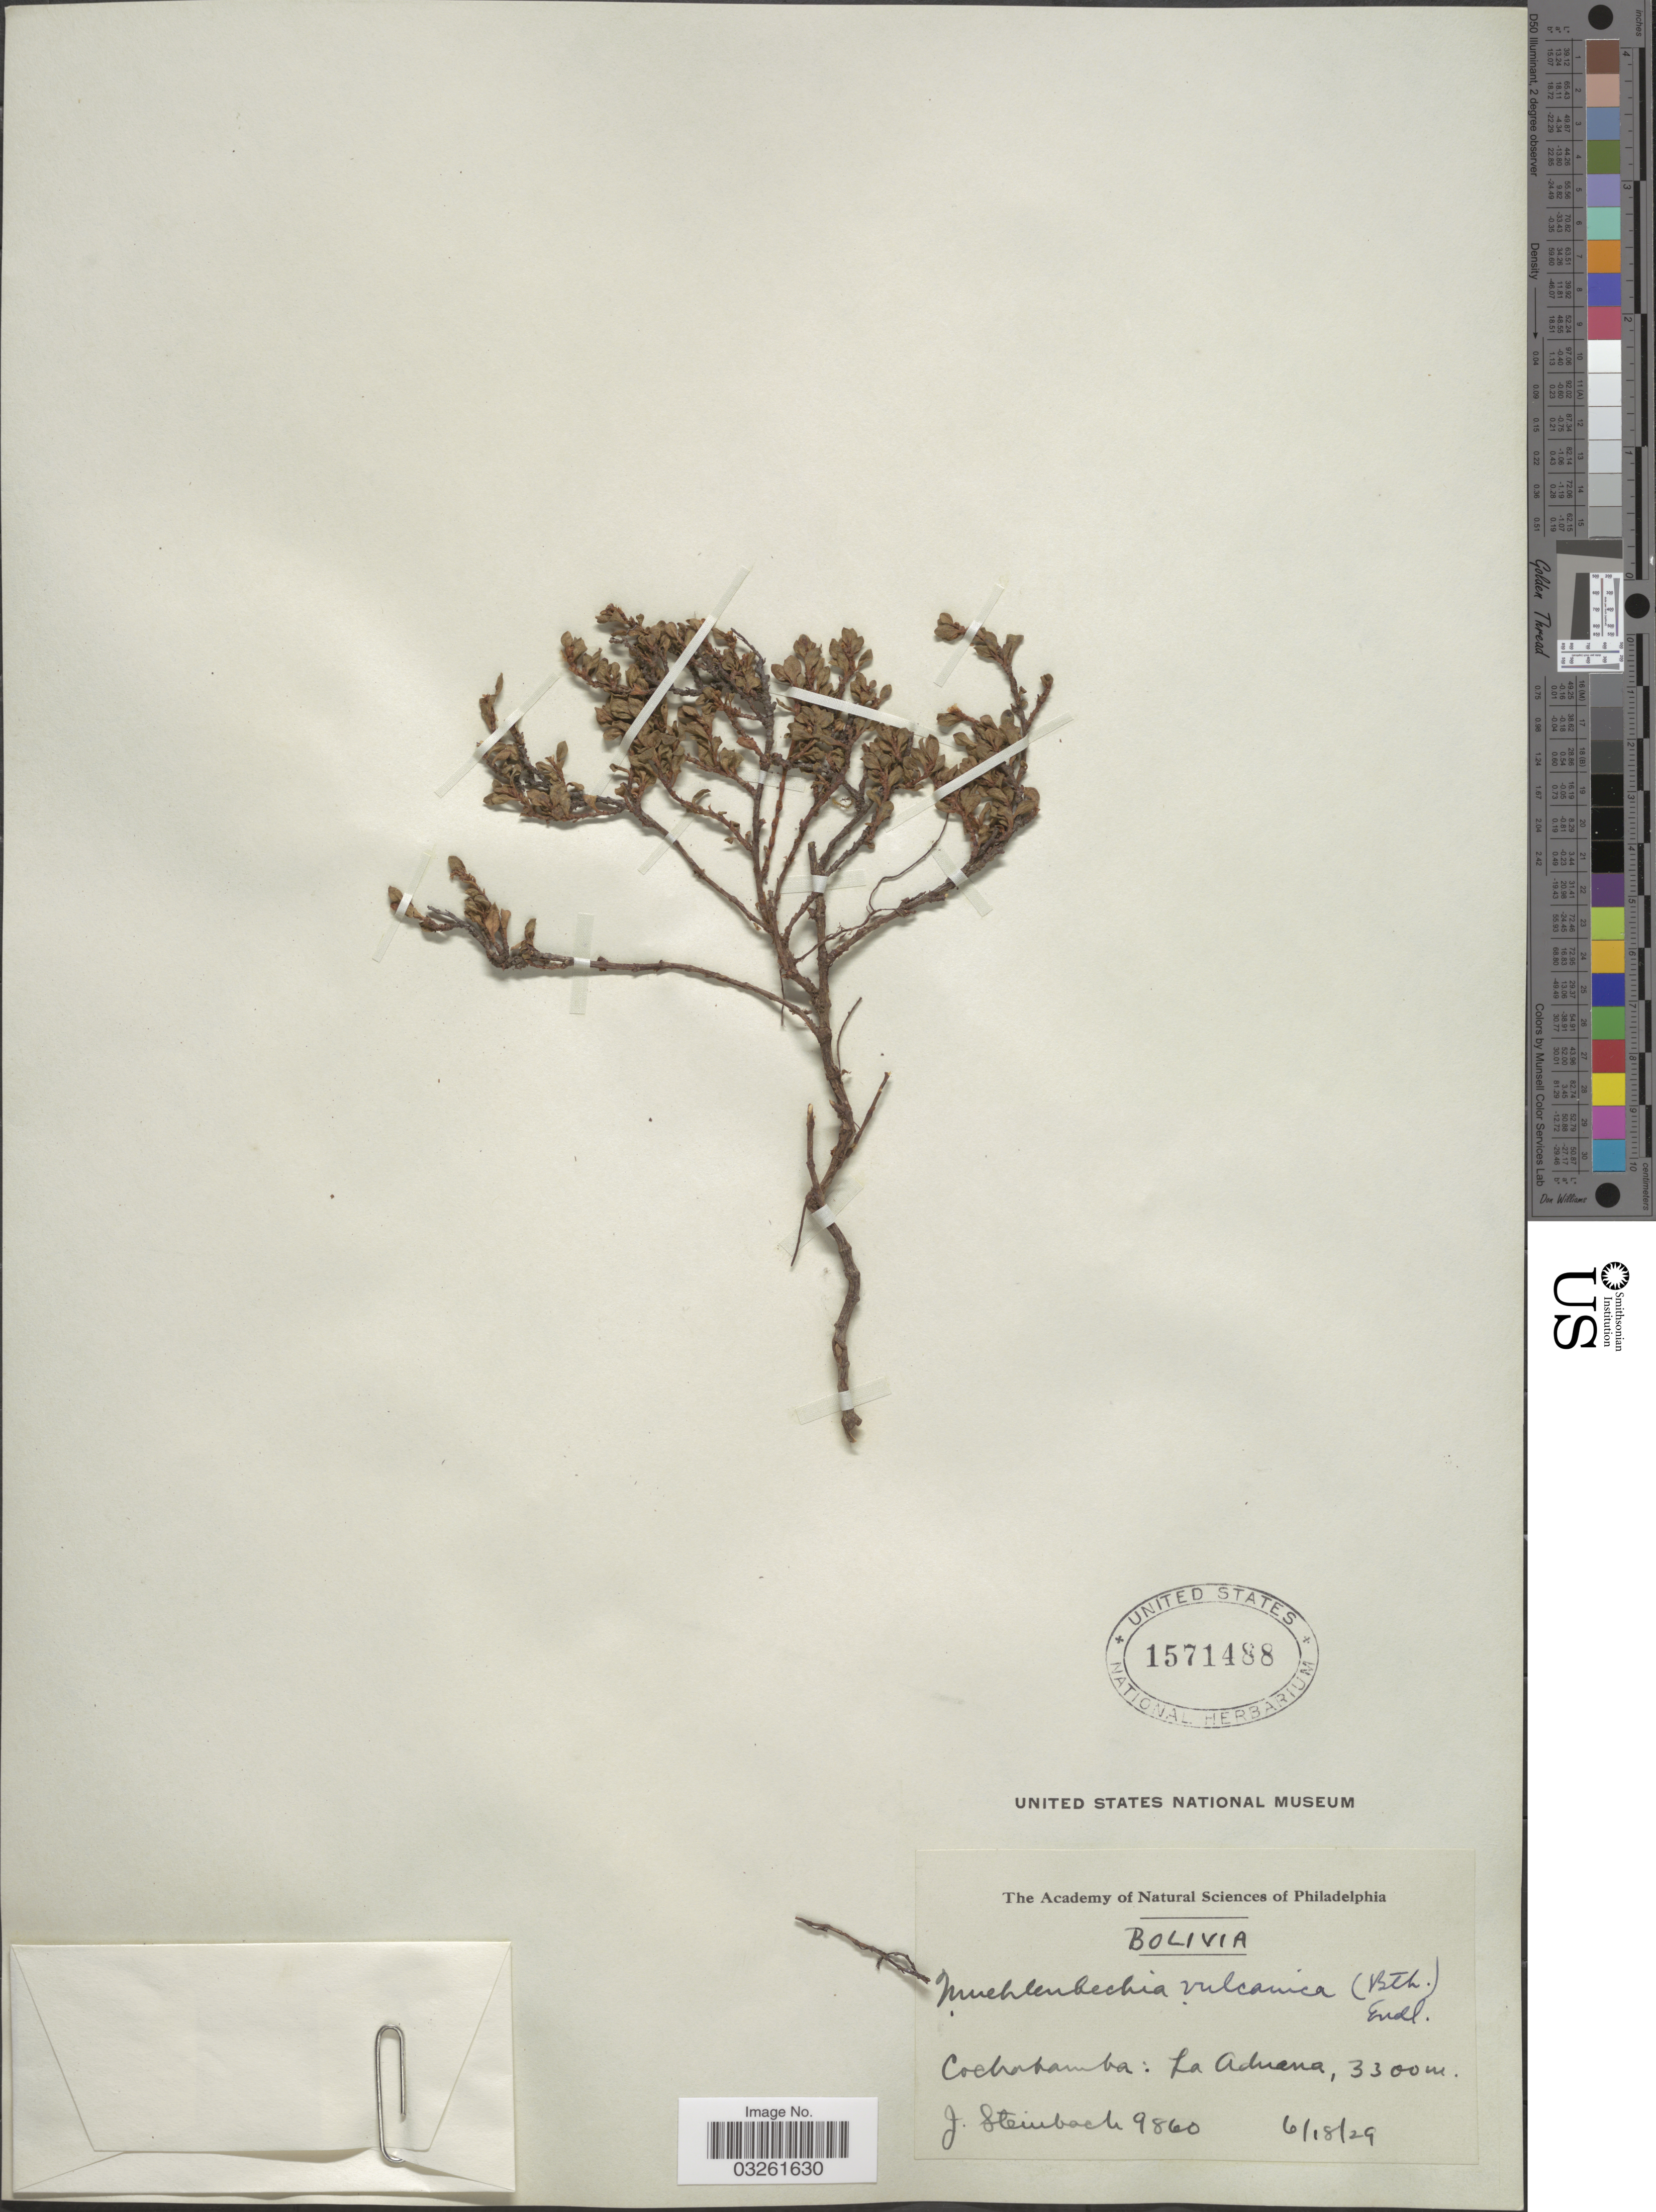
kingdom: Plantae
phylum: Tracheophyta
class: Magnoliopsida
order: Caryophyllales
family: Polygonaceae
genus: Muehlenbeckia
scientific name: Muehlenbeckia volcanica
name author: (Benth.) Endl.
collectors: J. Steinbach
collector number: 9860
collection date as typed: Transcribed d/m/y: 18/6/29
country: Bolivia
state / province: Cochabamba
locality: La Aduana.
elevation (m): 3300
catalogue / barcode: US 1571488